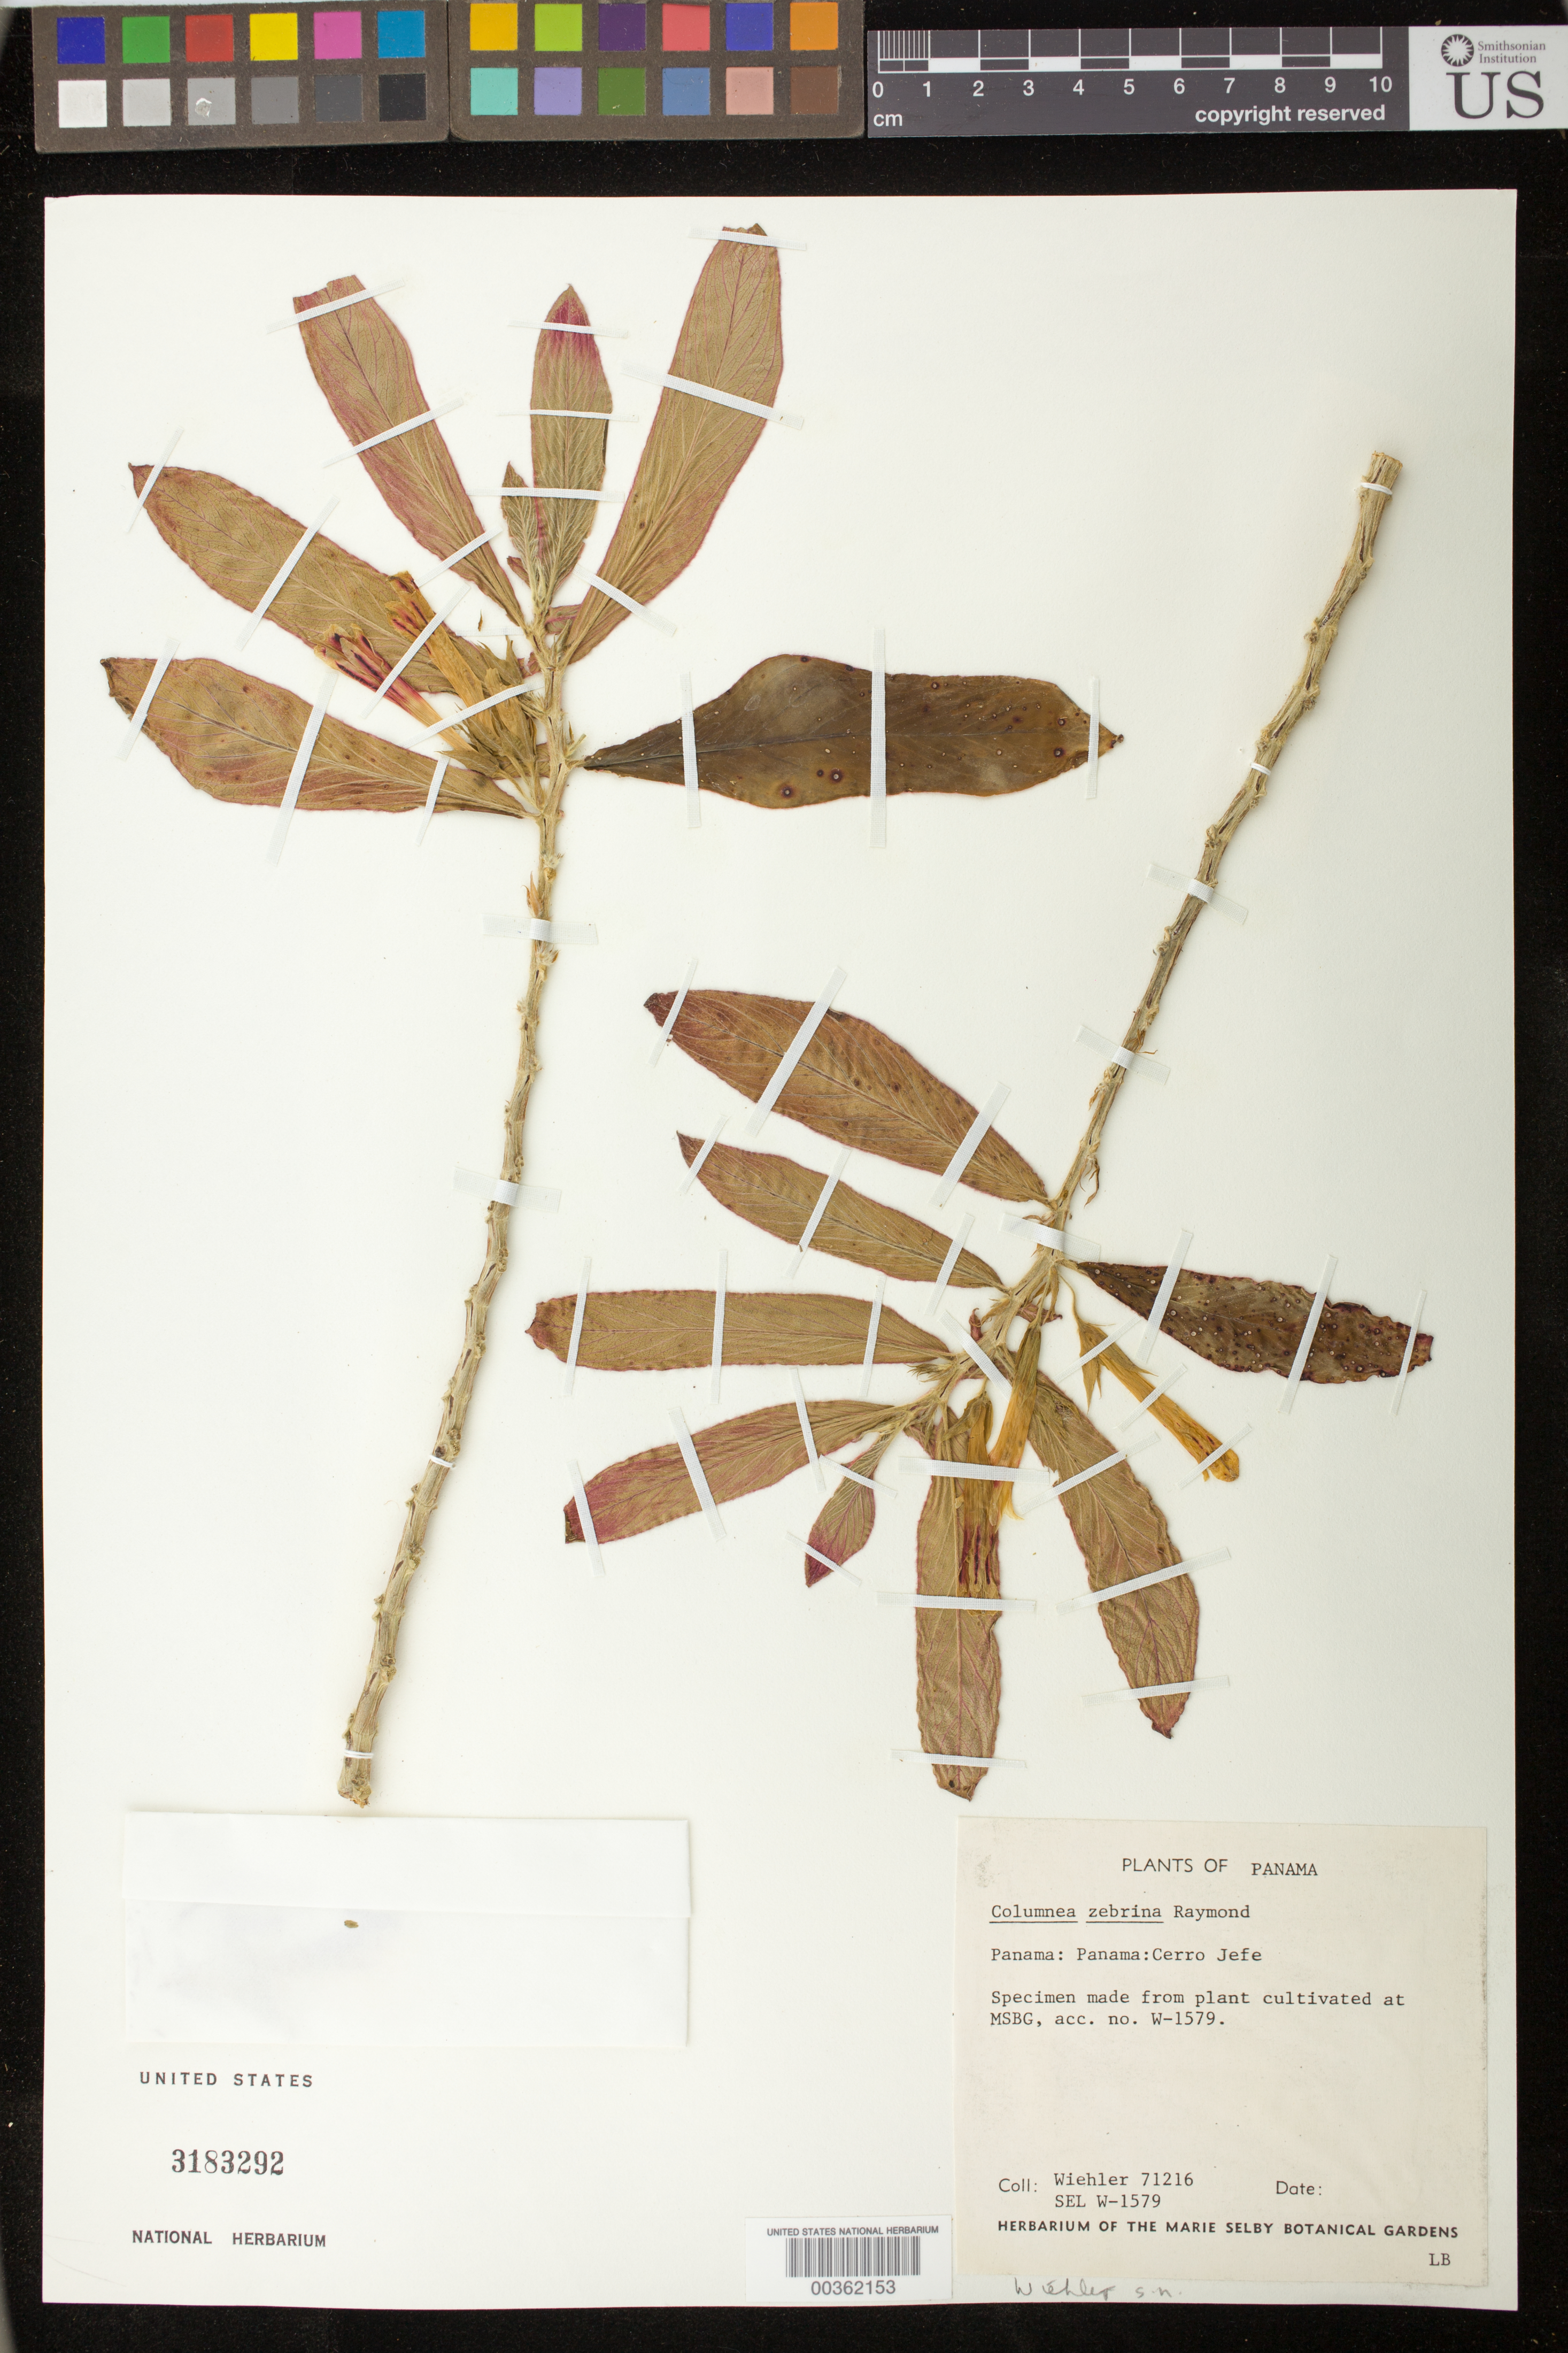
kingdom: Plantae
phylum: Tracheophyta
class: Magnoliopsida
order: Lamiales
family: Gesneriaceae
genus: Columnea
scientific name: Columnea zebrina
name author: Raymond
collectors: H. J. Wiehler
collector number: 71216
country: Panama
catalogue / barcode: US 3183292